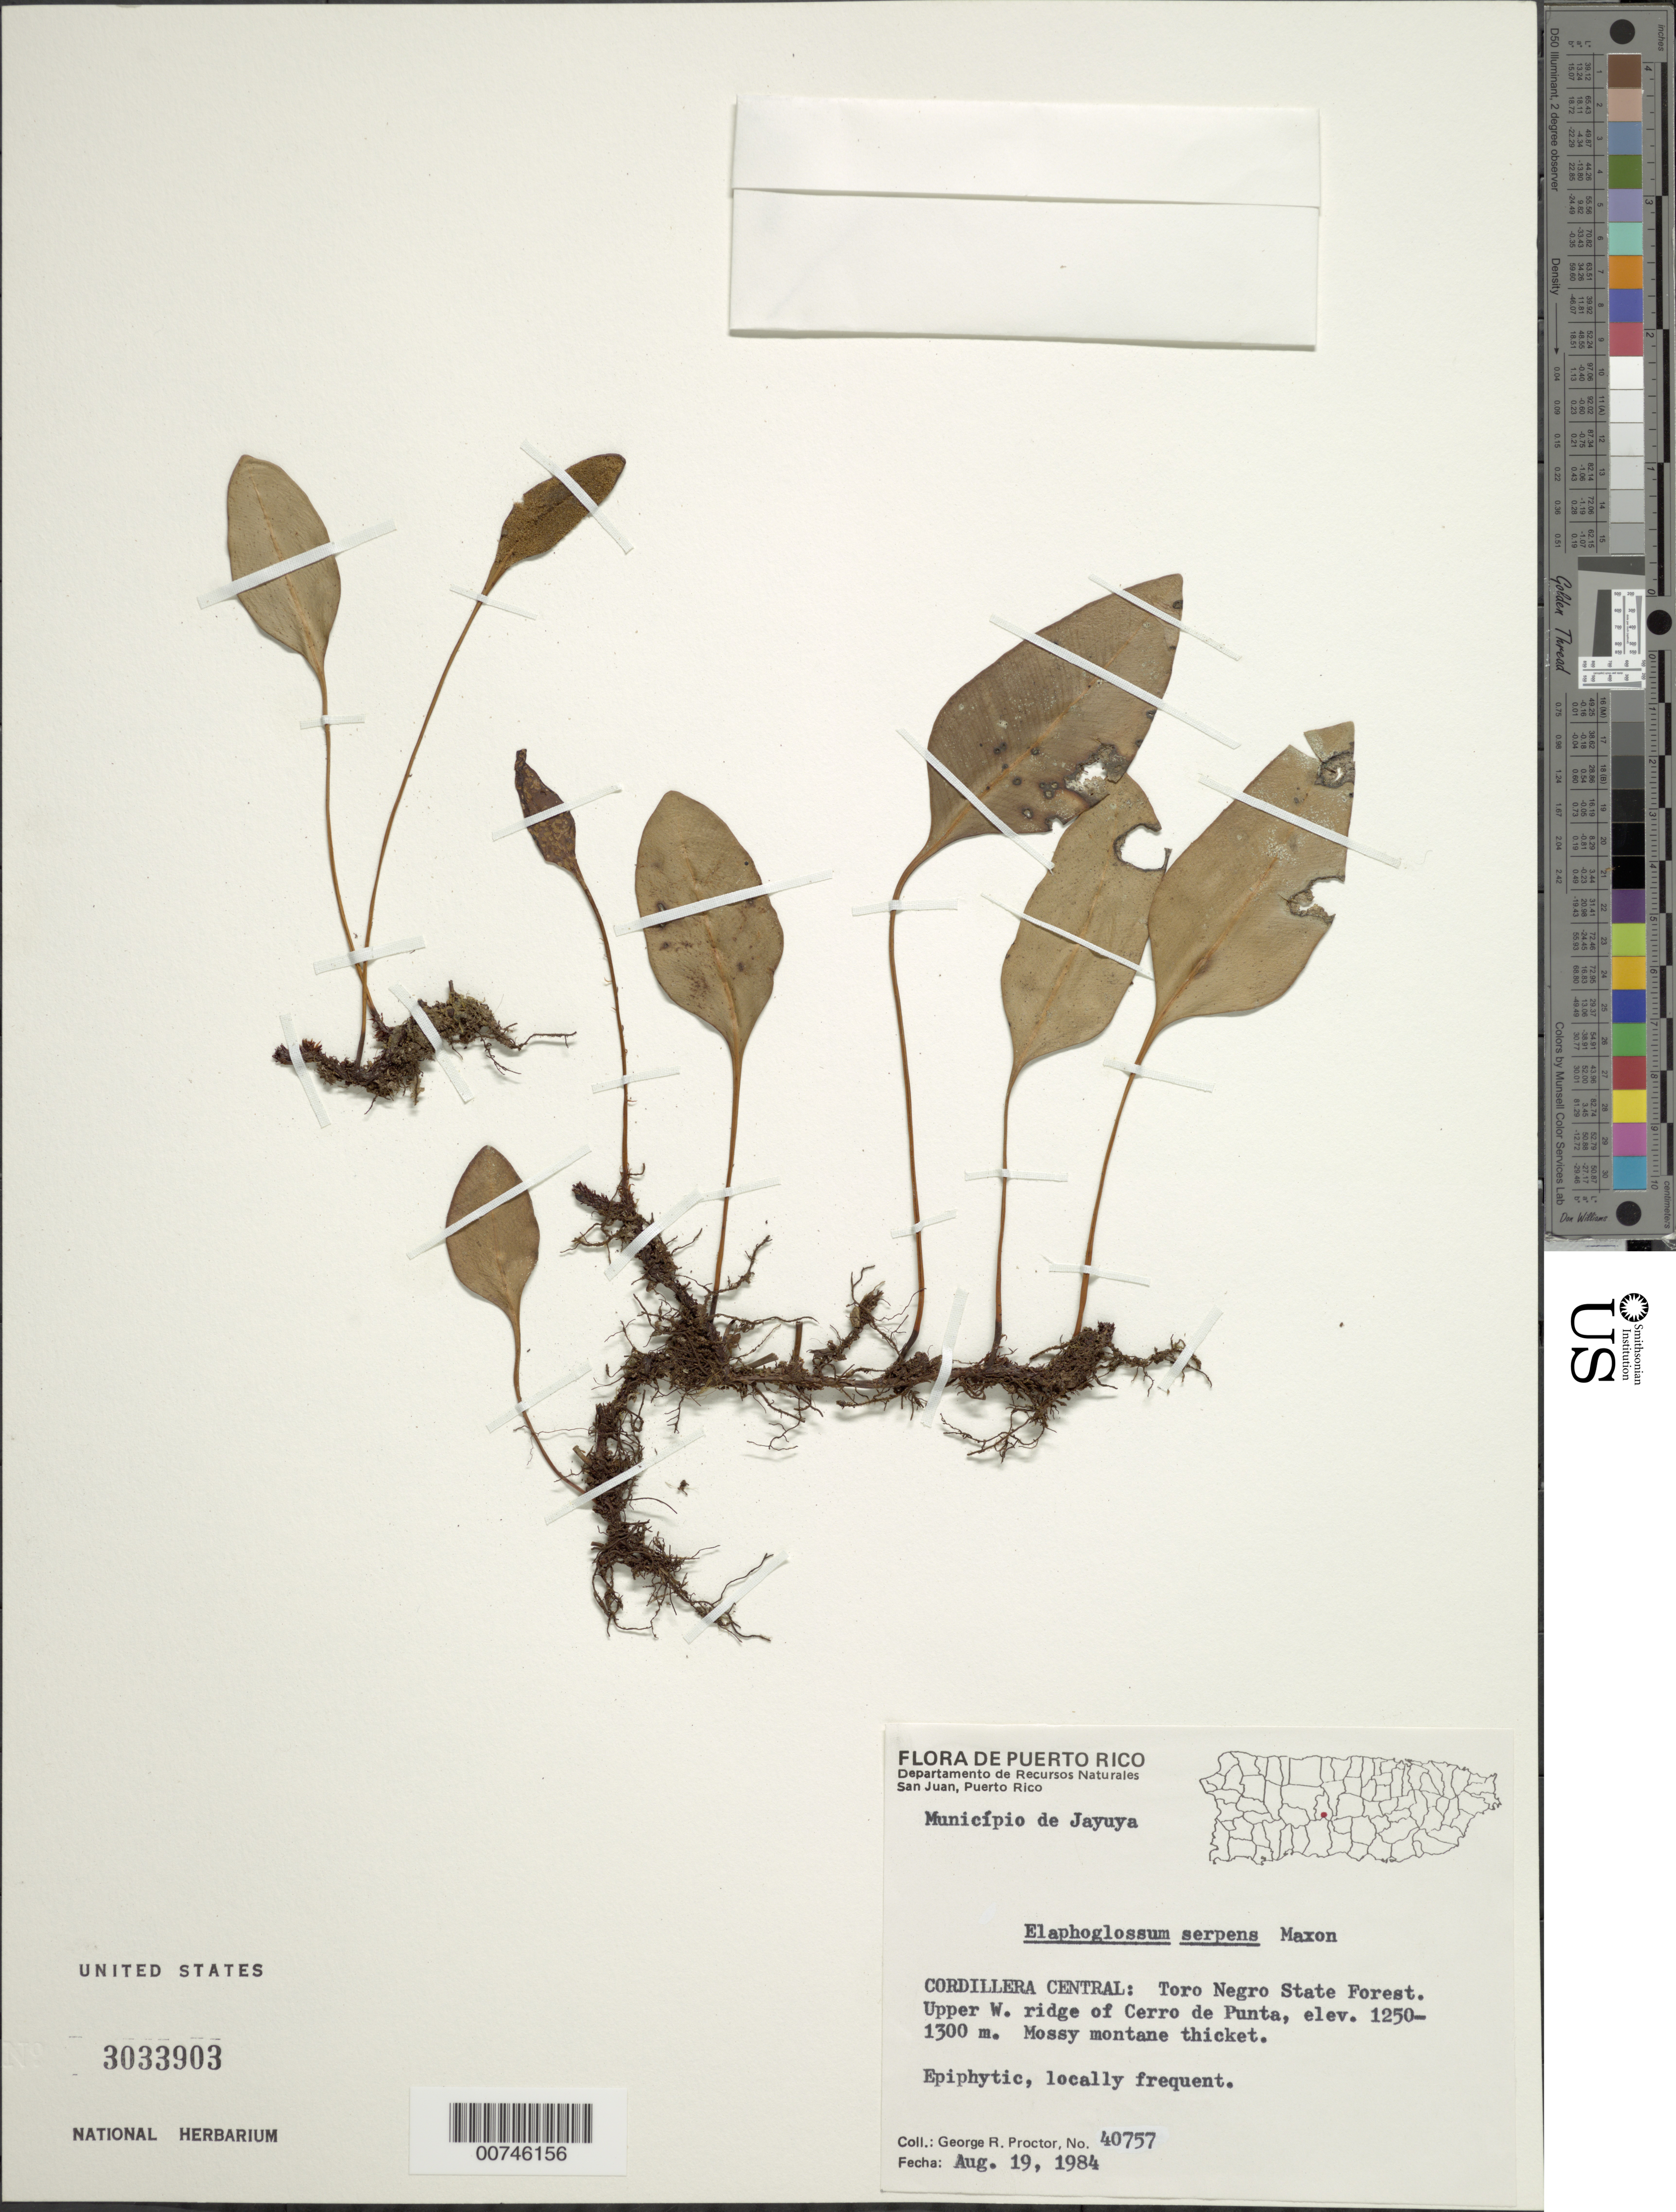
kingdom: Plantae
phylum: Tracheophyta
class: Polypodiopsida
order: Polypodiales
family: Dryopteridaceae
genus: Elaphoglossum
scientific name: Elaphoglossum serpens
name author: Maxon & C.V. Morton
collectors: G. R. Proctor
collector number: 40757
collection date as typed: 19 Aug 1984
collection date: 1984-08-19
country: Puerto Rico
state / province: Jayuya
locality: Cordillera Central: Toro Negro State Forest. Upper W ridge of Cerro de Punta, Municipio de Jayuya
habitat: Mossy montane thicket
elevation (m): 1250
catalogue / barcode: US 3033903